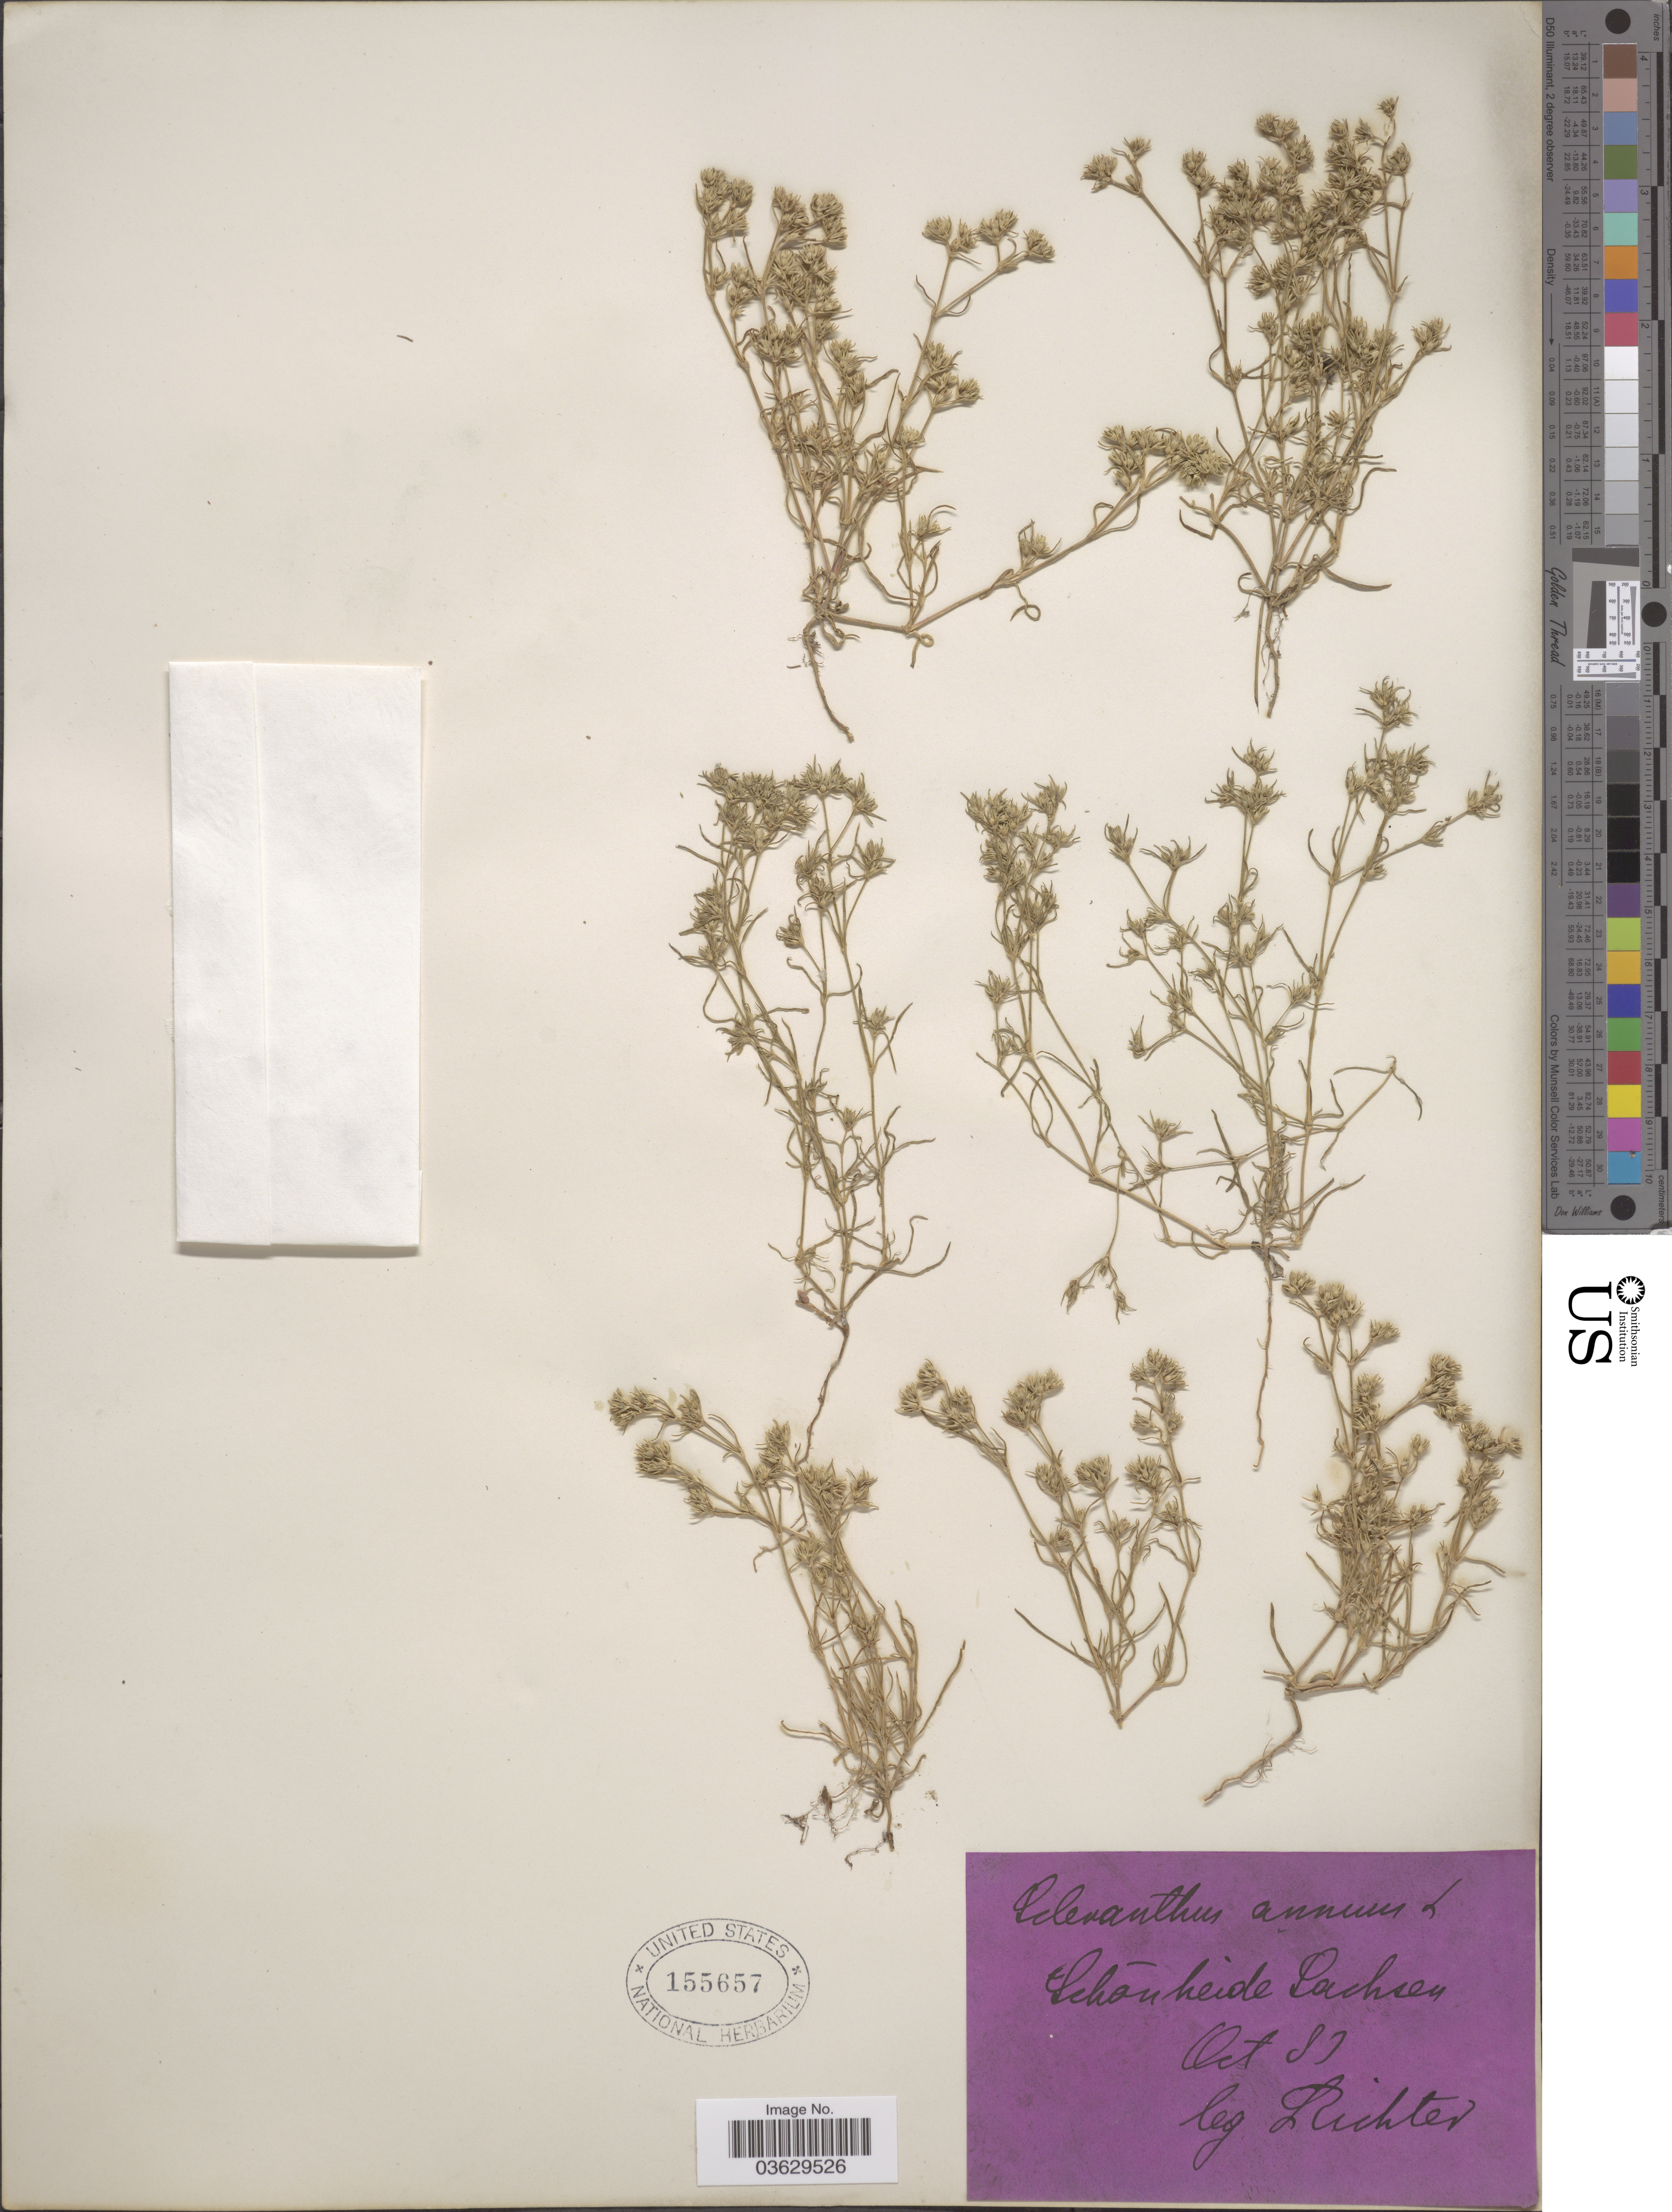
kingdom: Plantae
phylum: Tracheophyta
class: Magnoliopsida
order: Caryophyllales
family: Caryophyllaceae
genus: Scleranthus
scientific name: Scleranthus annuus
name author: L.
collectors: -- Richter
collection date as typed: Transcribed d/m/y: /10/87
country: Germany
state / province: Sachsen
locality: Schönheide.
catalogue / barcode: US 155657